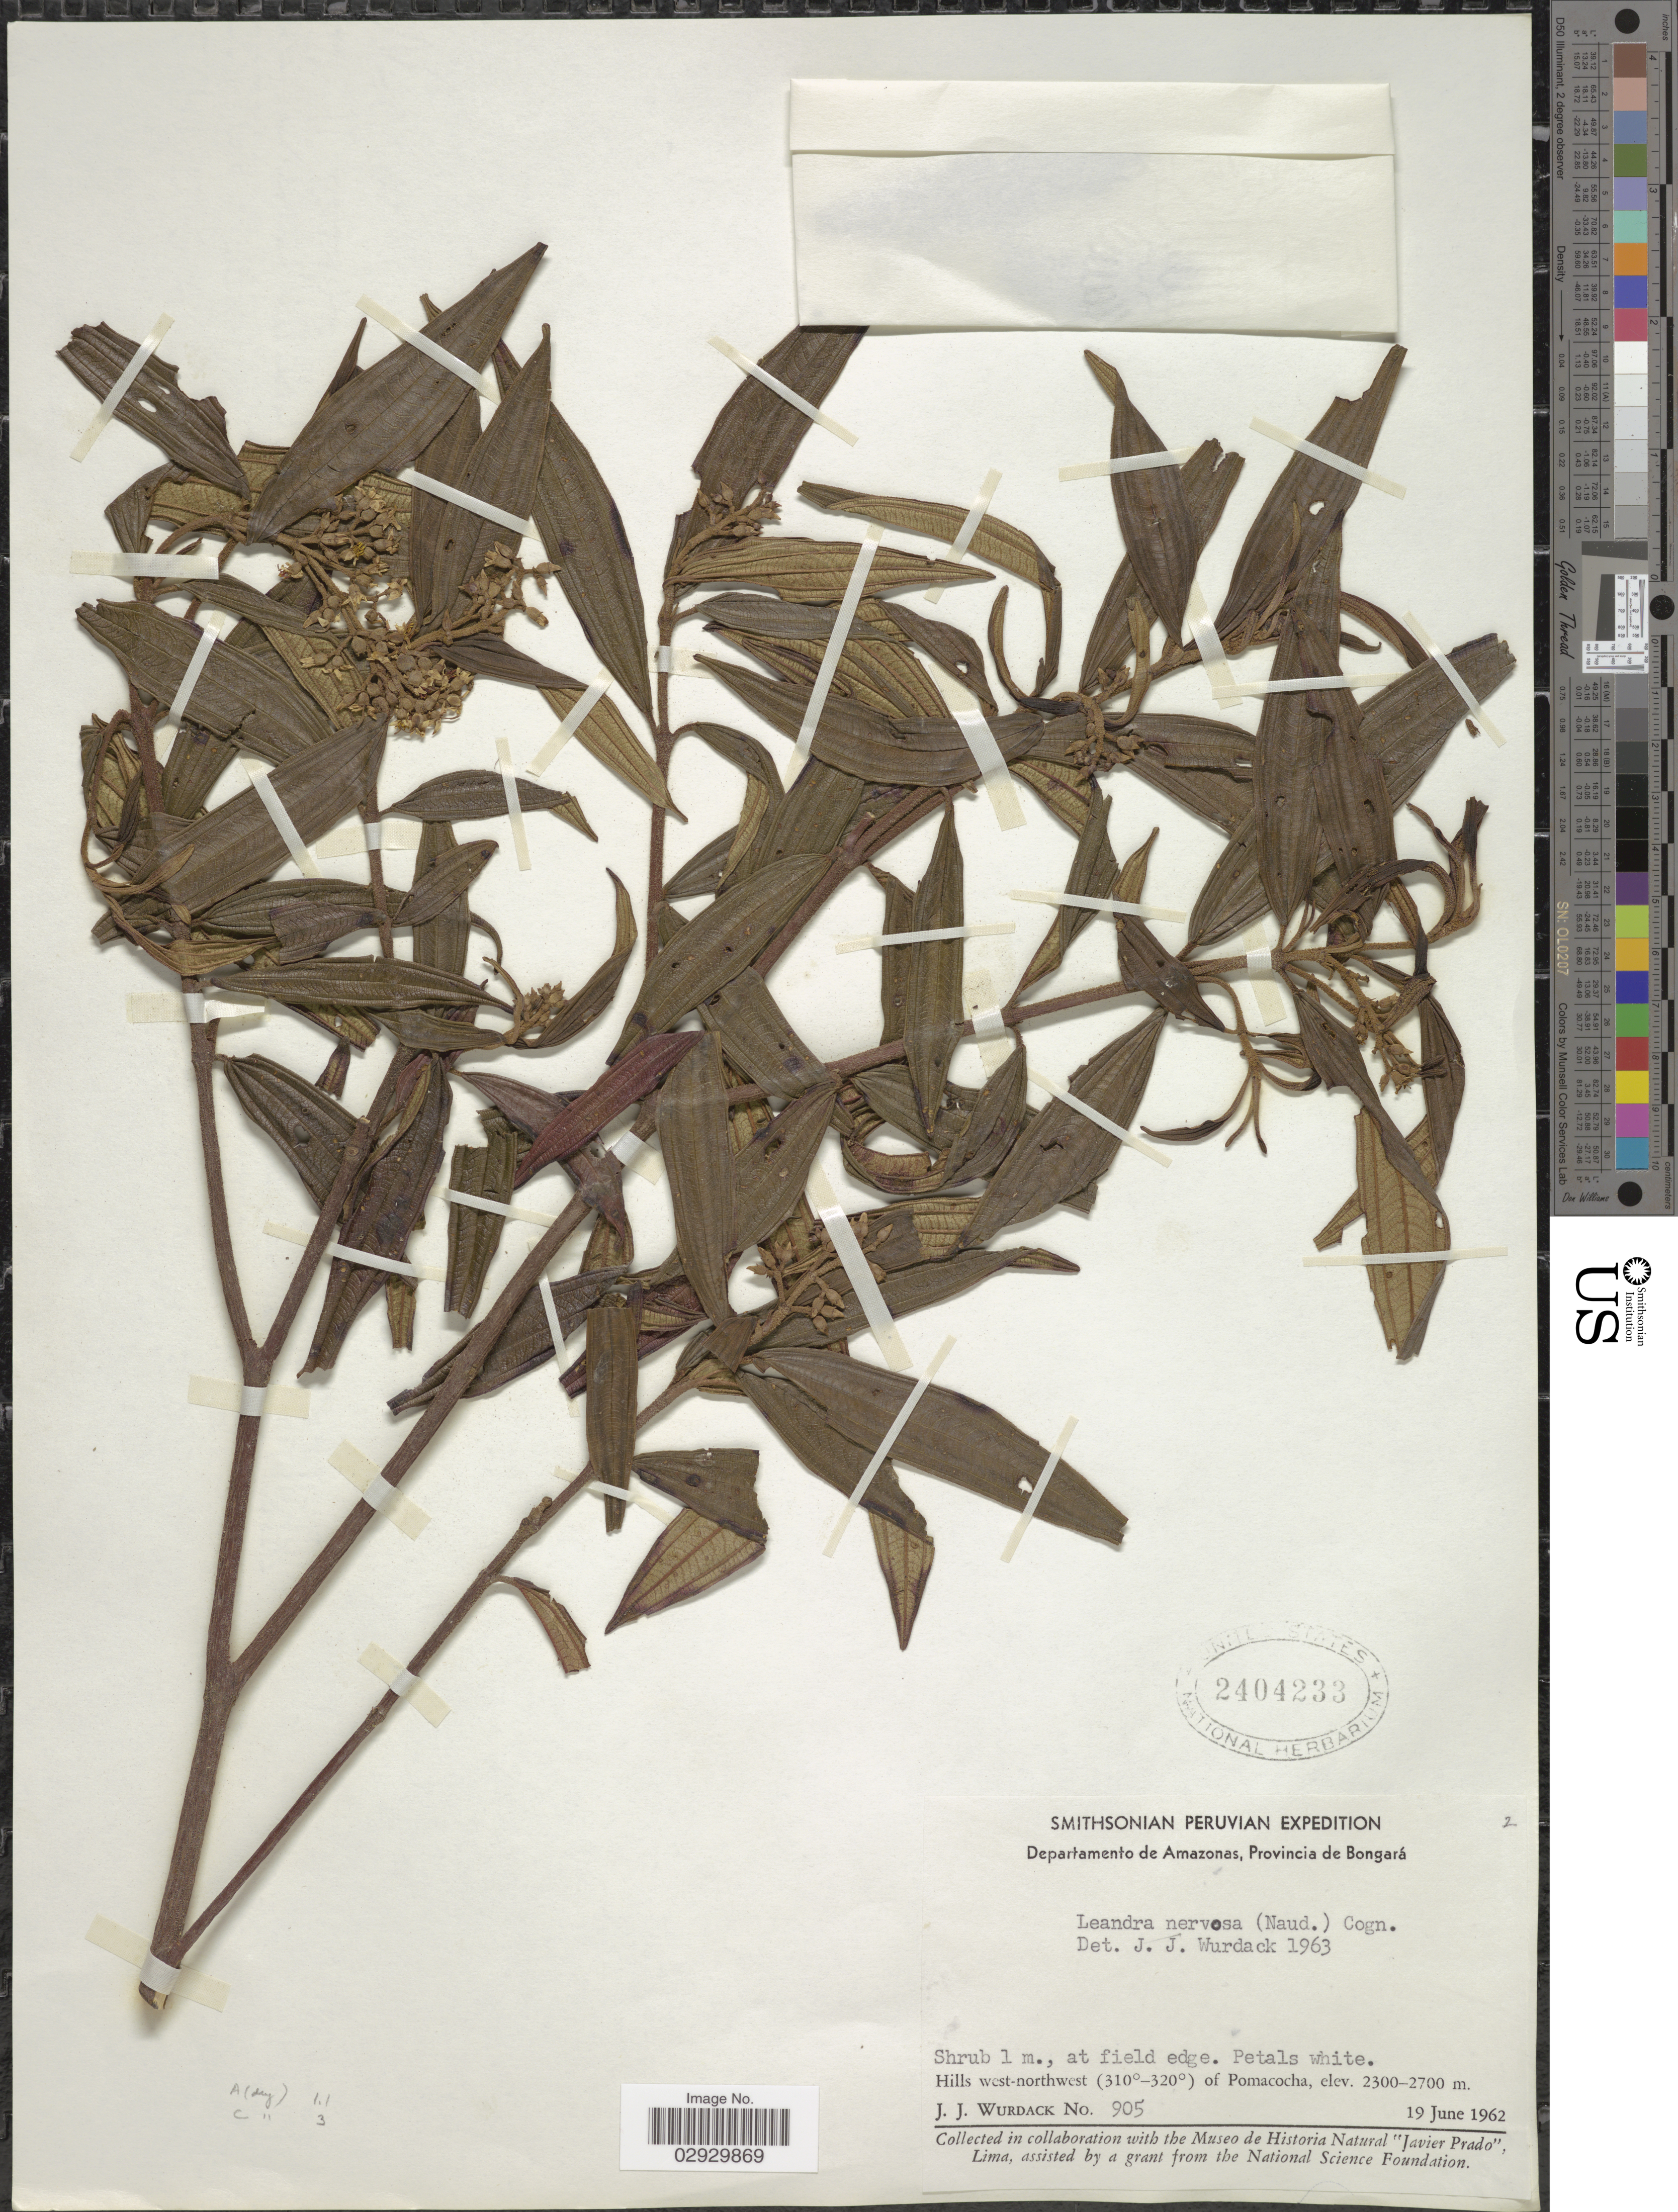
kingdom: Plantae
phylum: Tracheophyta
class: Magnoliopsida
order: Myrtales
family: Melastomataceae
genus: Leandra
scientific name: Leandra nervosa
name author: (Naudin) Cogn.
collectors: J. J. Wurdack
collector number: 905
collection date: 1962-06-19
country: Peru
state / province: Amazonas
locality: Departamento de Amazonas, Provincia de Bongará, Hills west-northwest (310°-320°) of Pomacocha.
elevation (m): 2300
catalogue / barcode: US 2404233